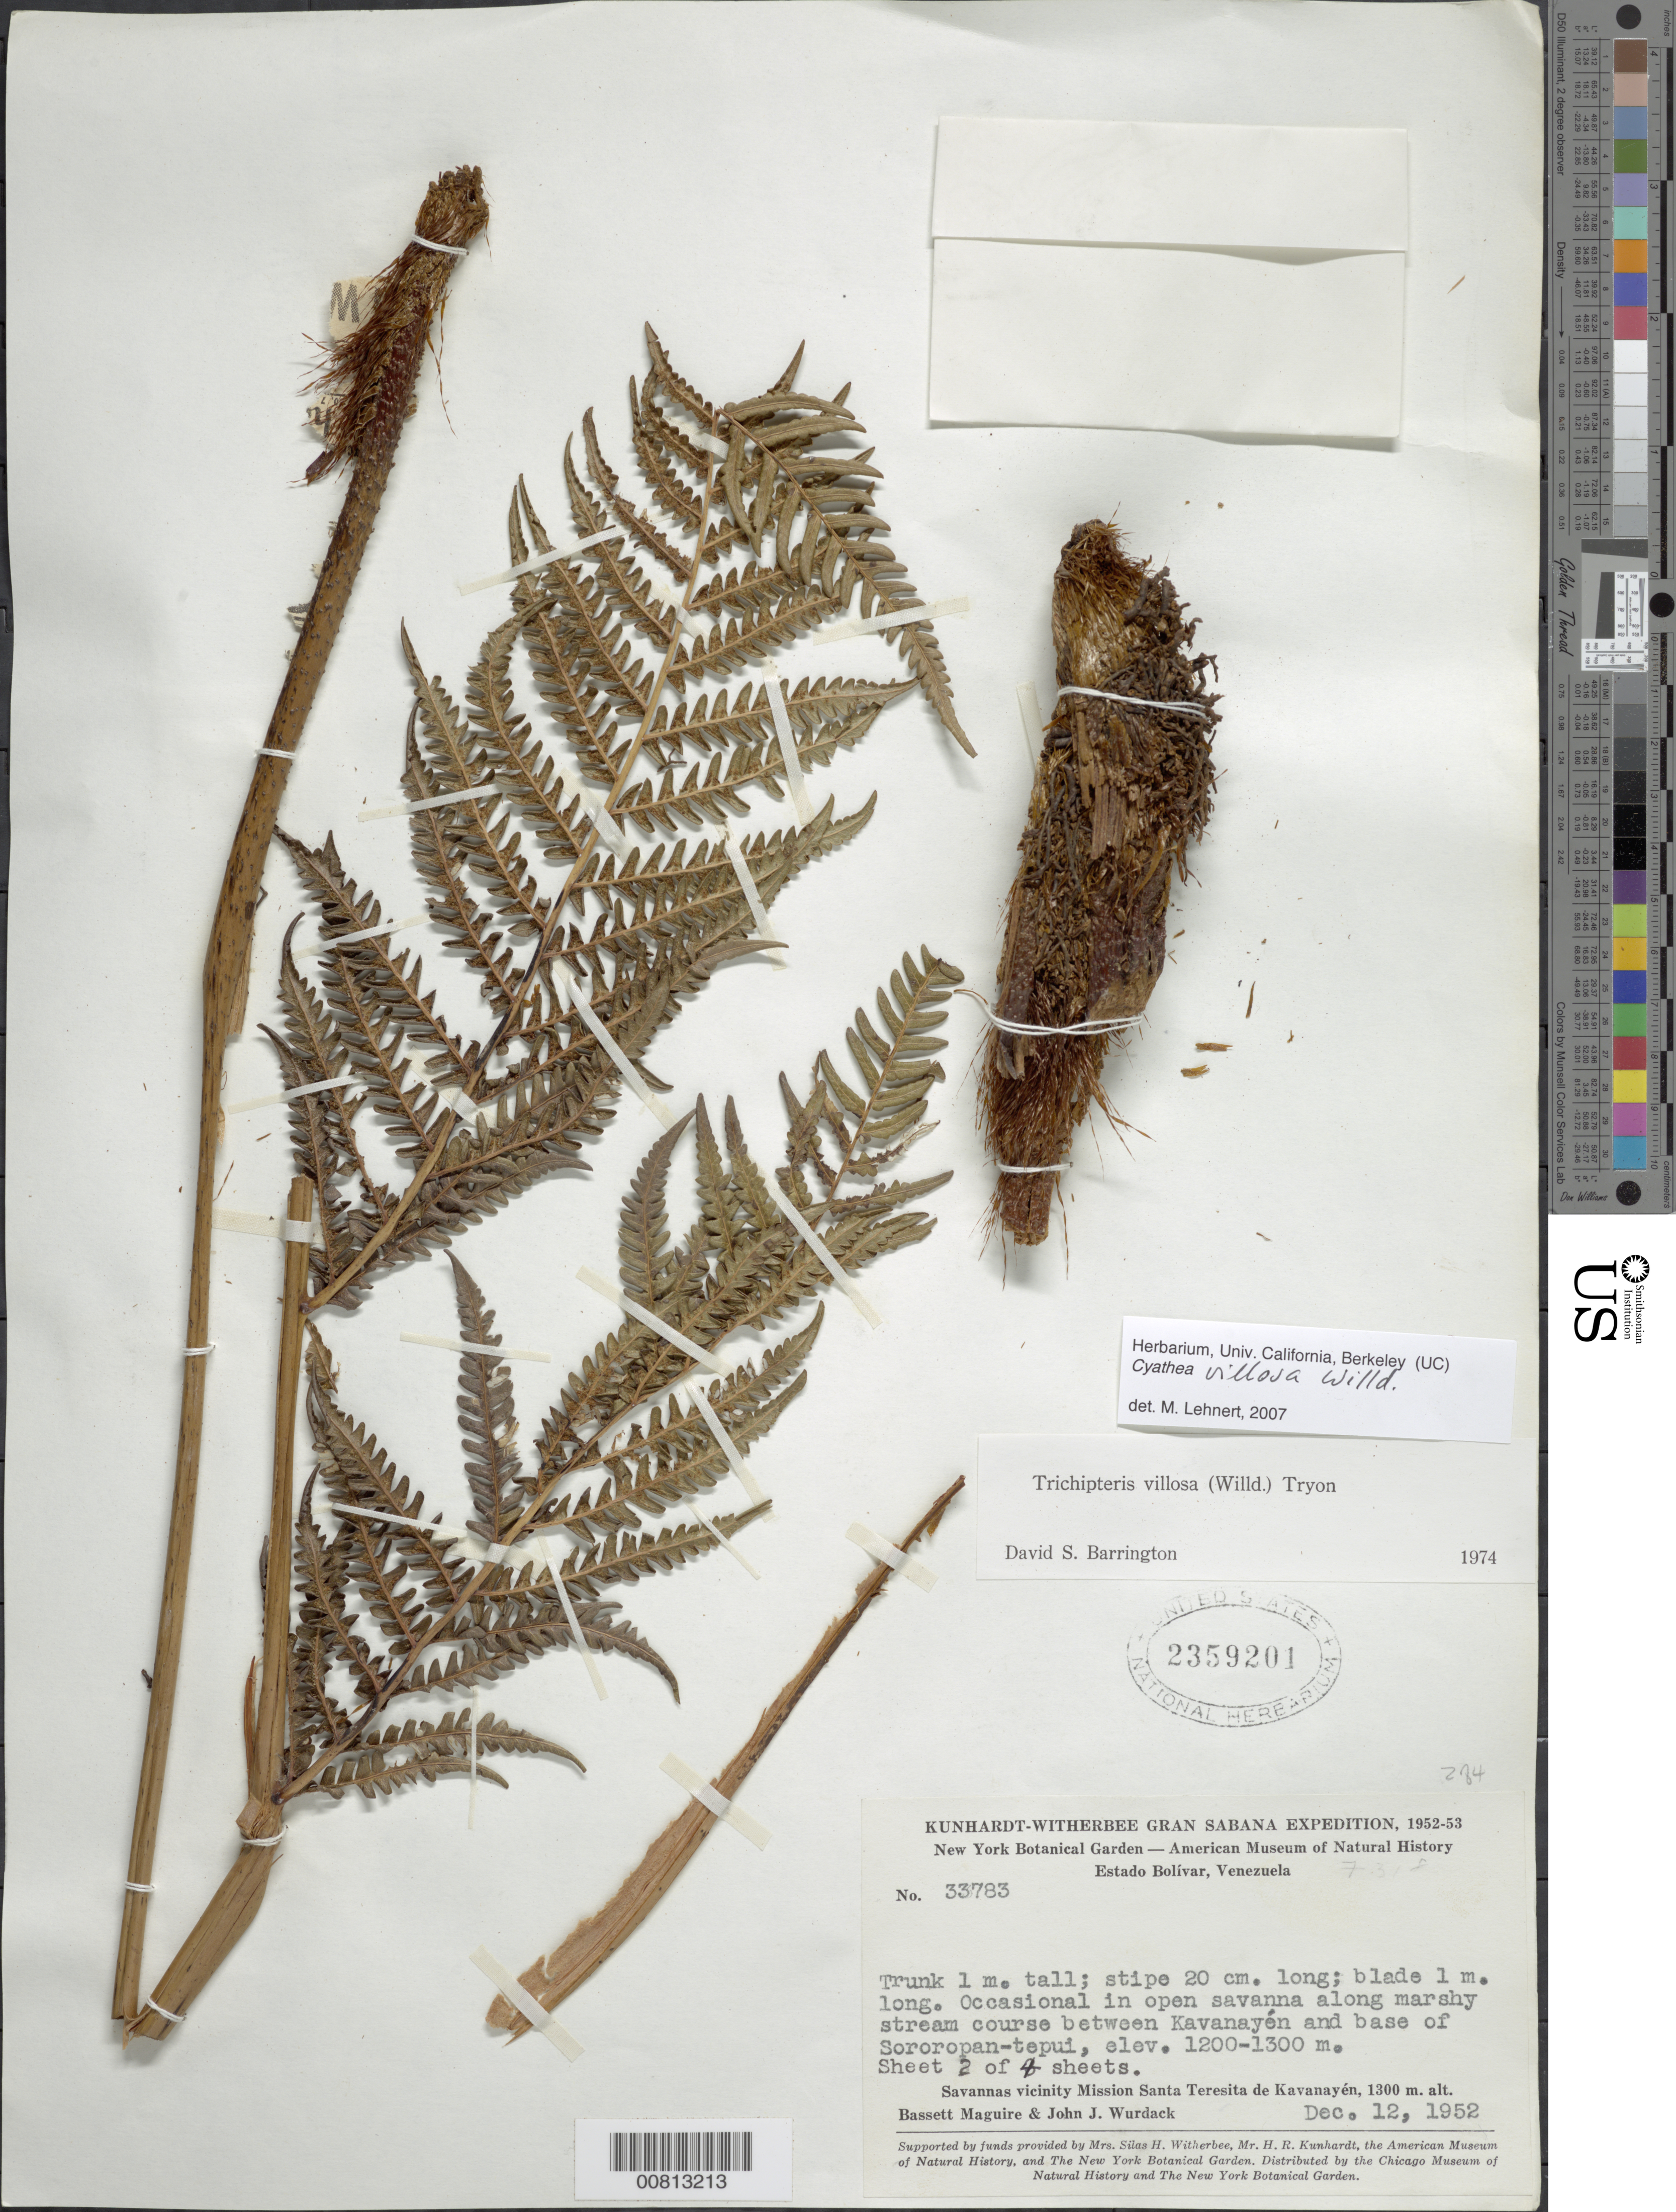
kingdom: Plantae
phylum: Tracheophyta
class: Polypodiopsida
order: Cyatheales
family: Cyatheaceae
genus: Cyathea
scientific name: Cyathea villosa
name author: Humb. & Bonpl. ex Willd.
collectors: B. Maguire & J. J. Wurdack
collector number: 33783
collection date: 1952-12-12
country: Venezuela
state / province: Bolivar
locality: Savannas vicinity Mission Santa Teresita de Kavanayes, Occasional in open savanna along marshy stream course between Kavanayen and base of Sororopan-Tepui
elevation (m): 1200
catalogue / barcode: US 2359201